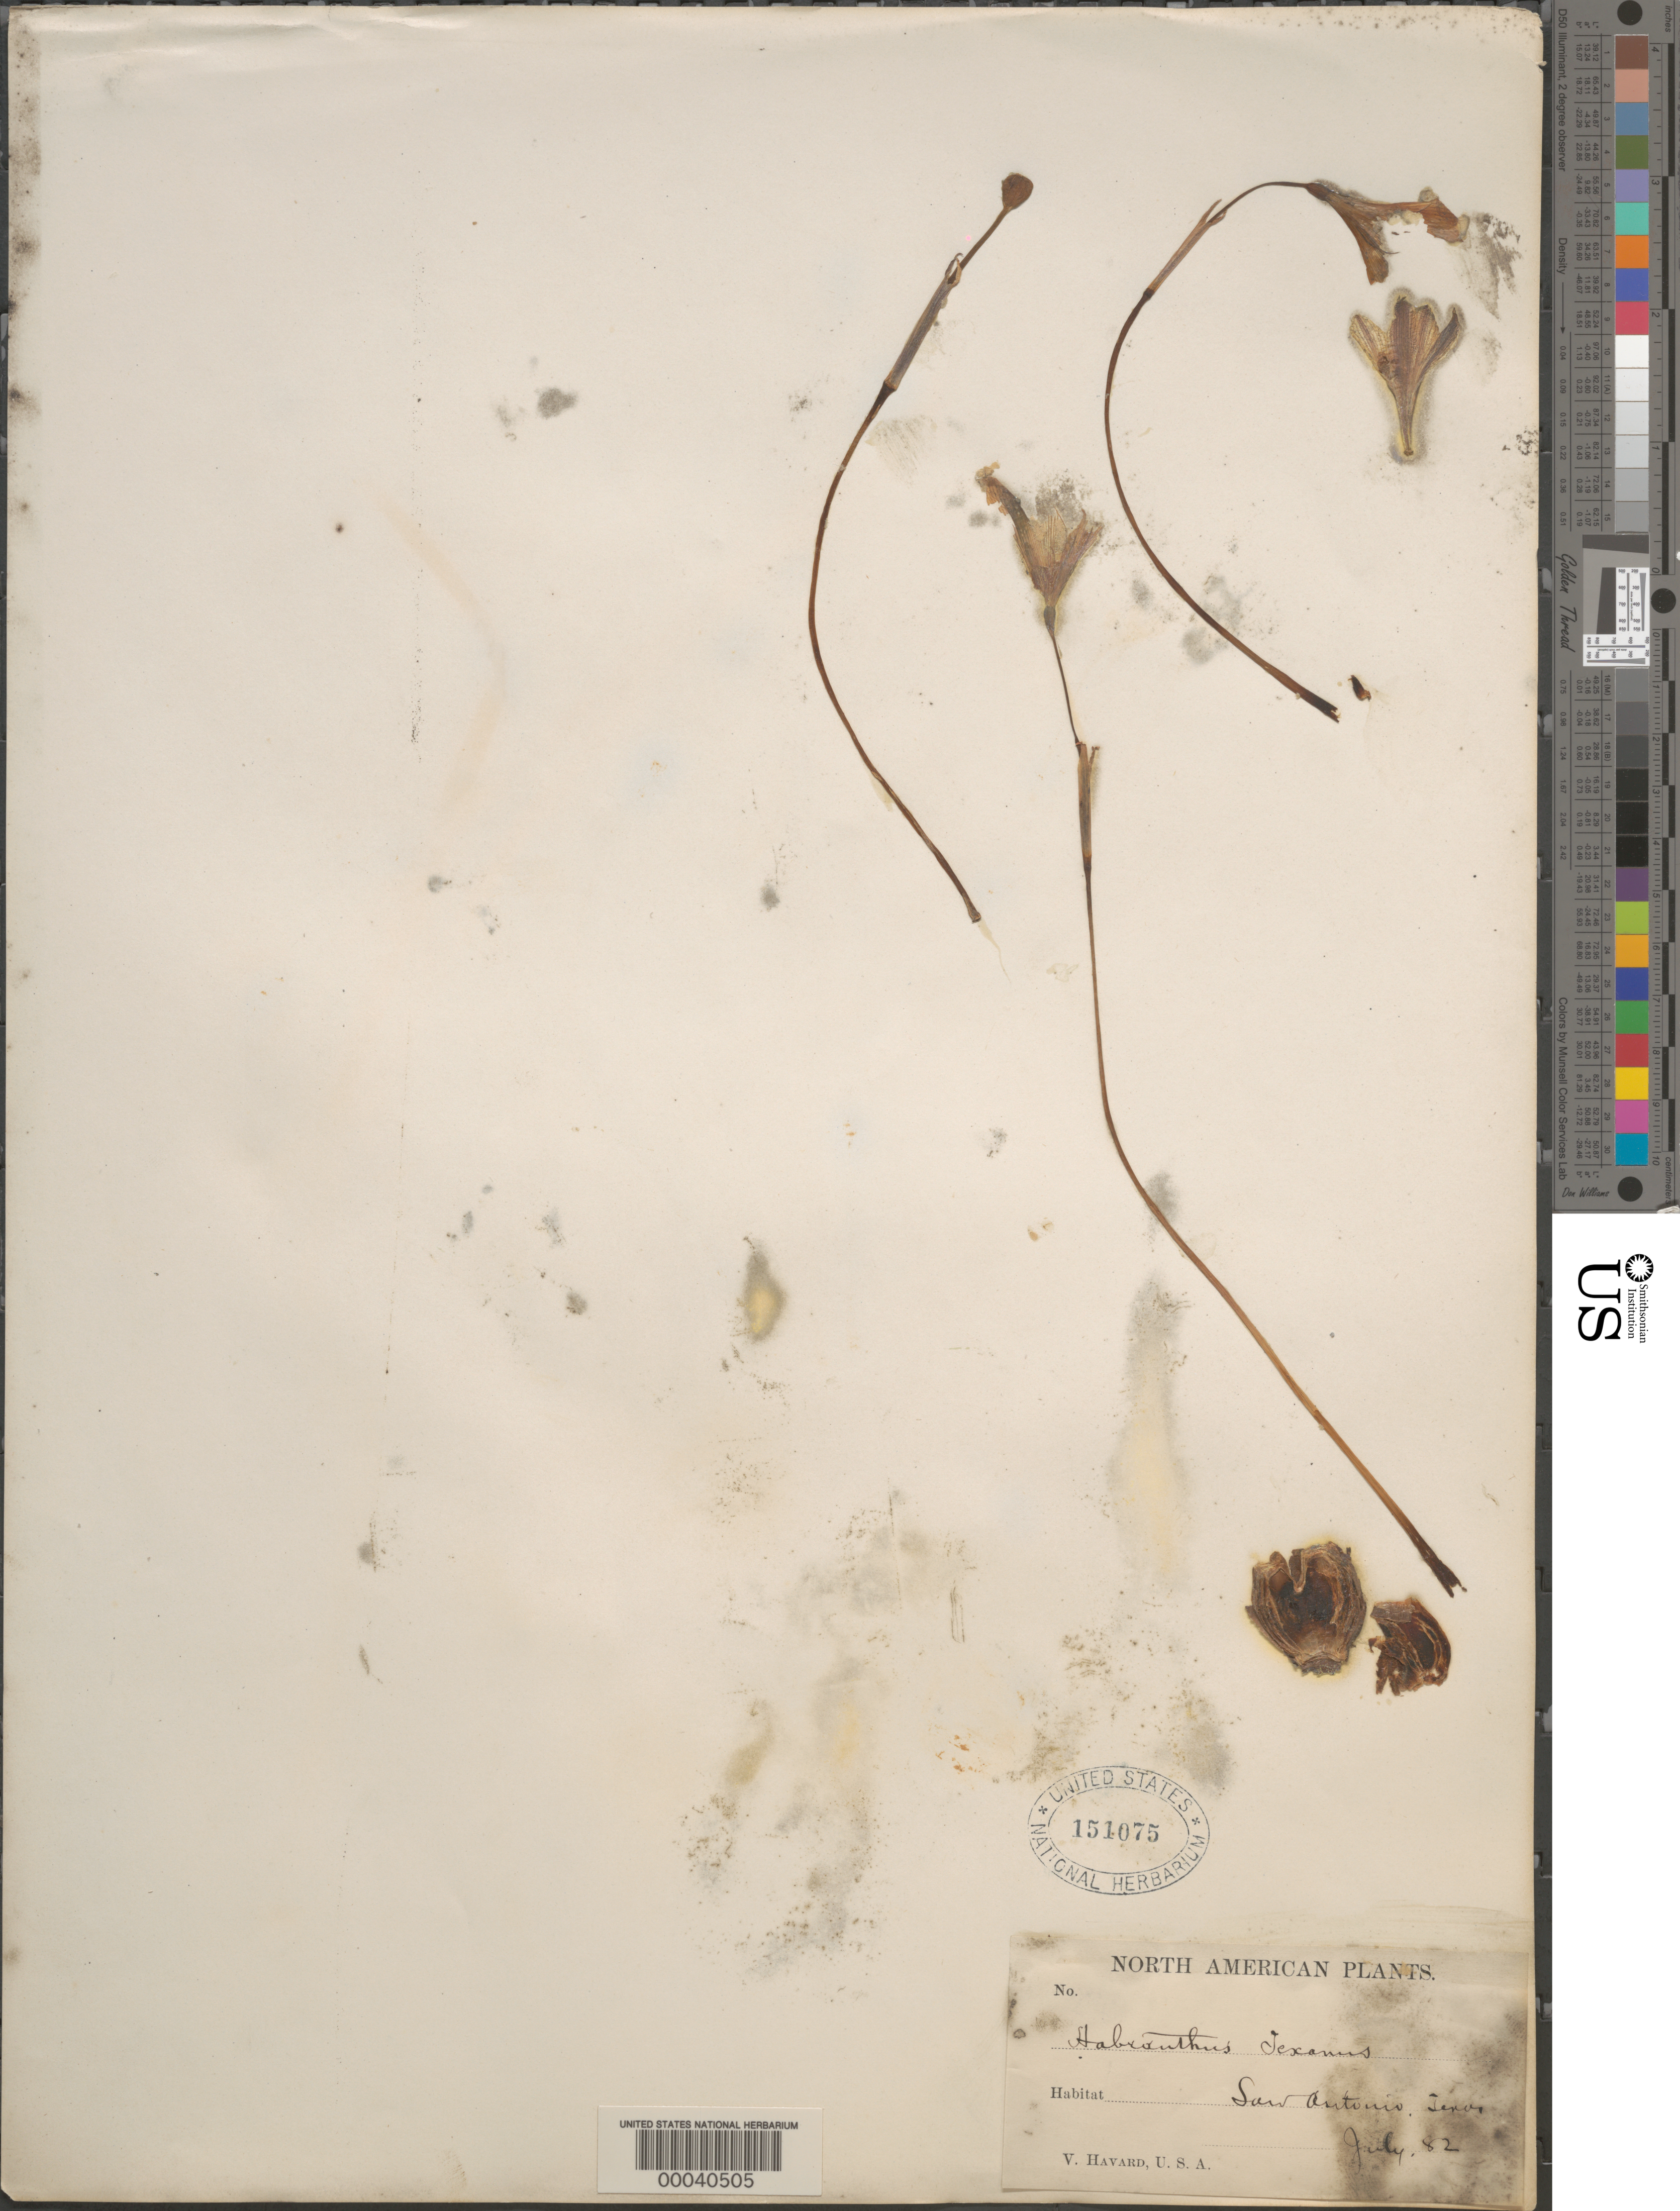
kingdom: Plantae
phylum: Tracheophyta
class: Liliopsida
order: Asparagales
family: Amaryllidaceae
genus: Zephyranthes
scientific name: Zephyranthes tubispatha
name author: (L'Hér.) Hub.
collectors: V. Havard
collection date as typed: Jul 1882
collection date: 1882-07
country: United States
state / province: Texas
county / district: Bexar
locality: San antonio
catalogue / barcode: US 151075